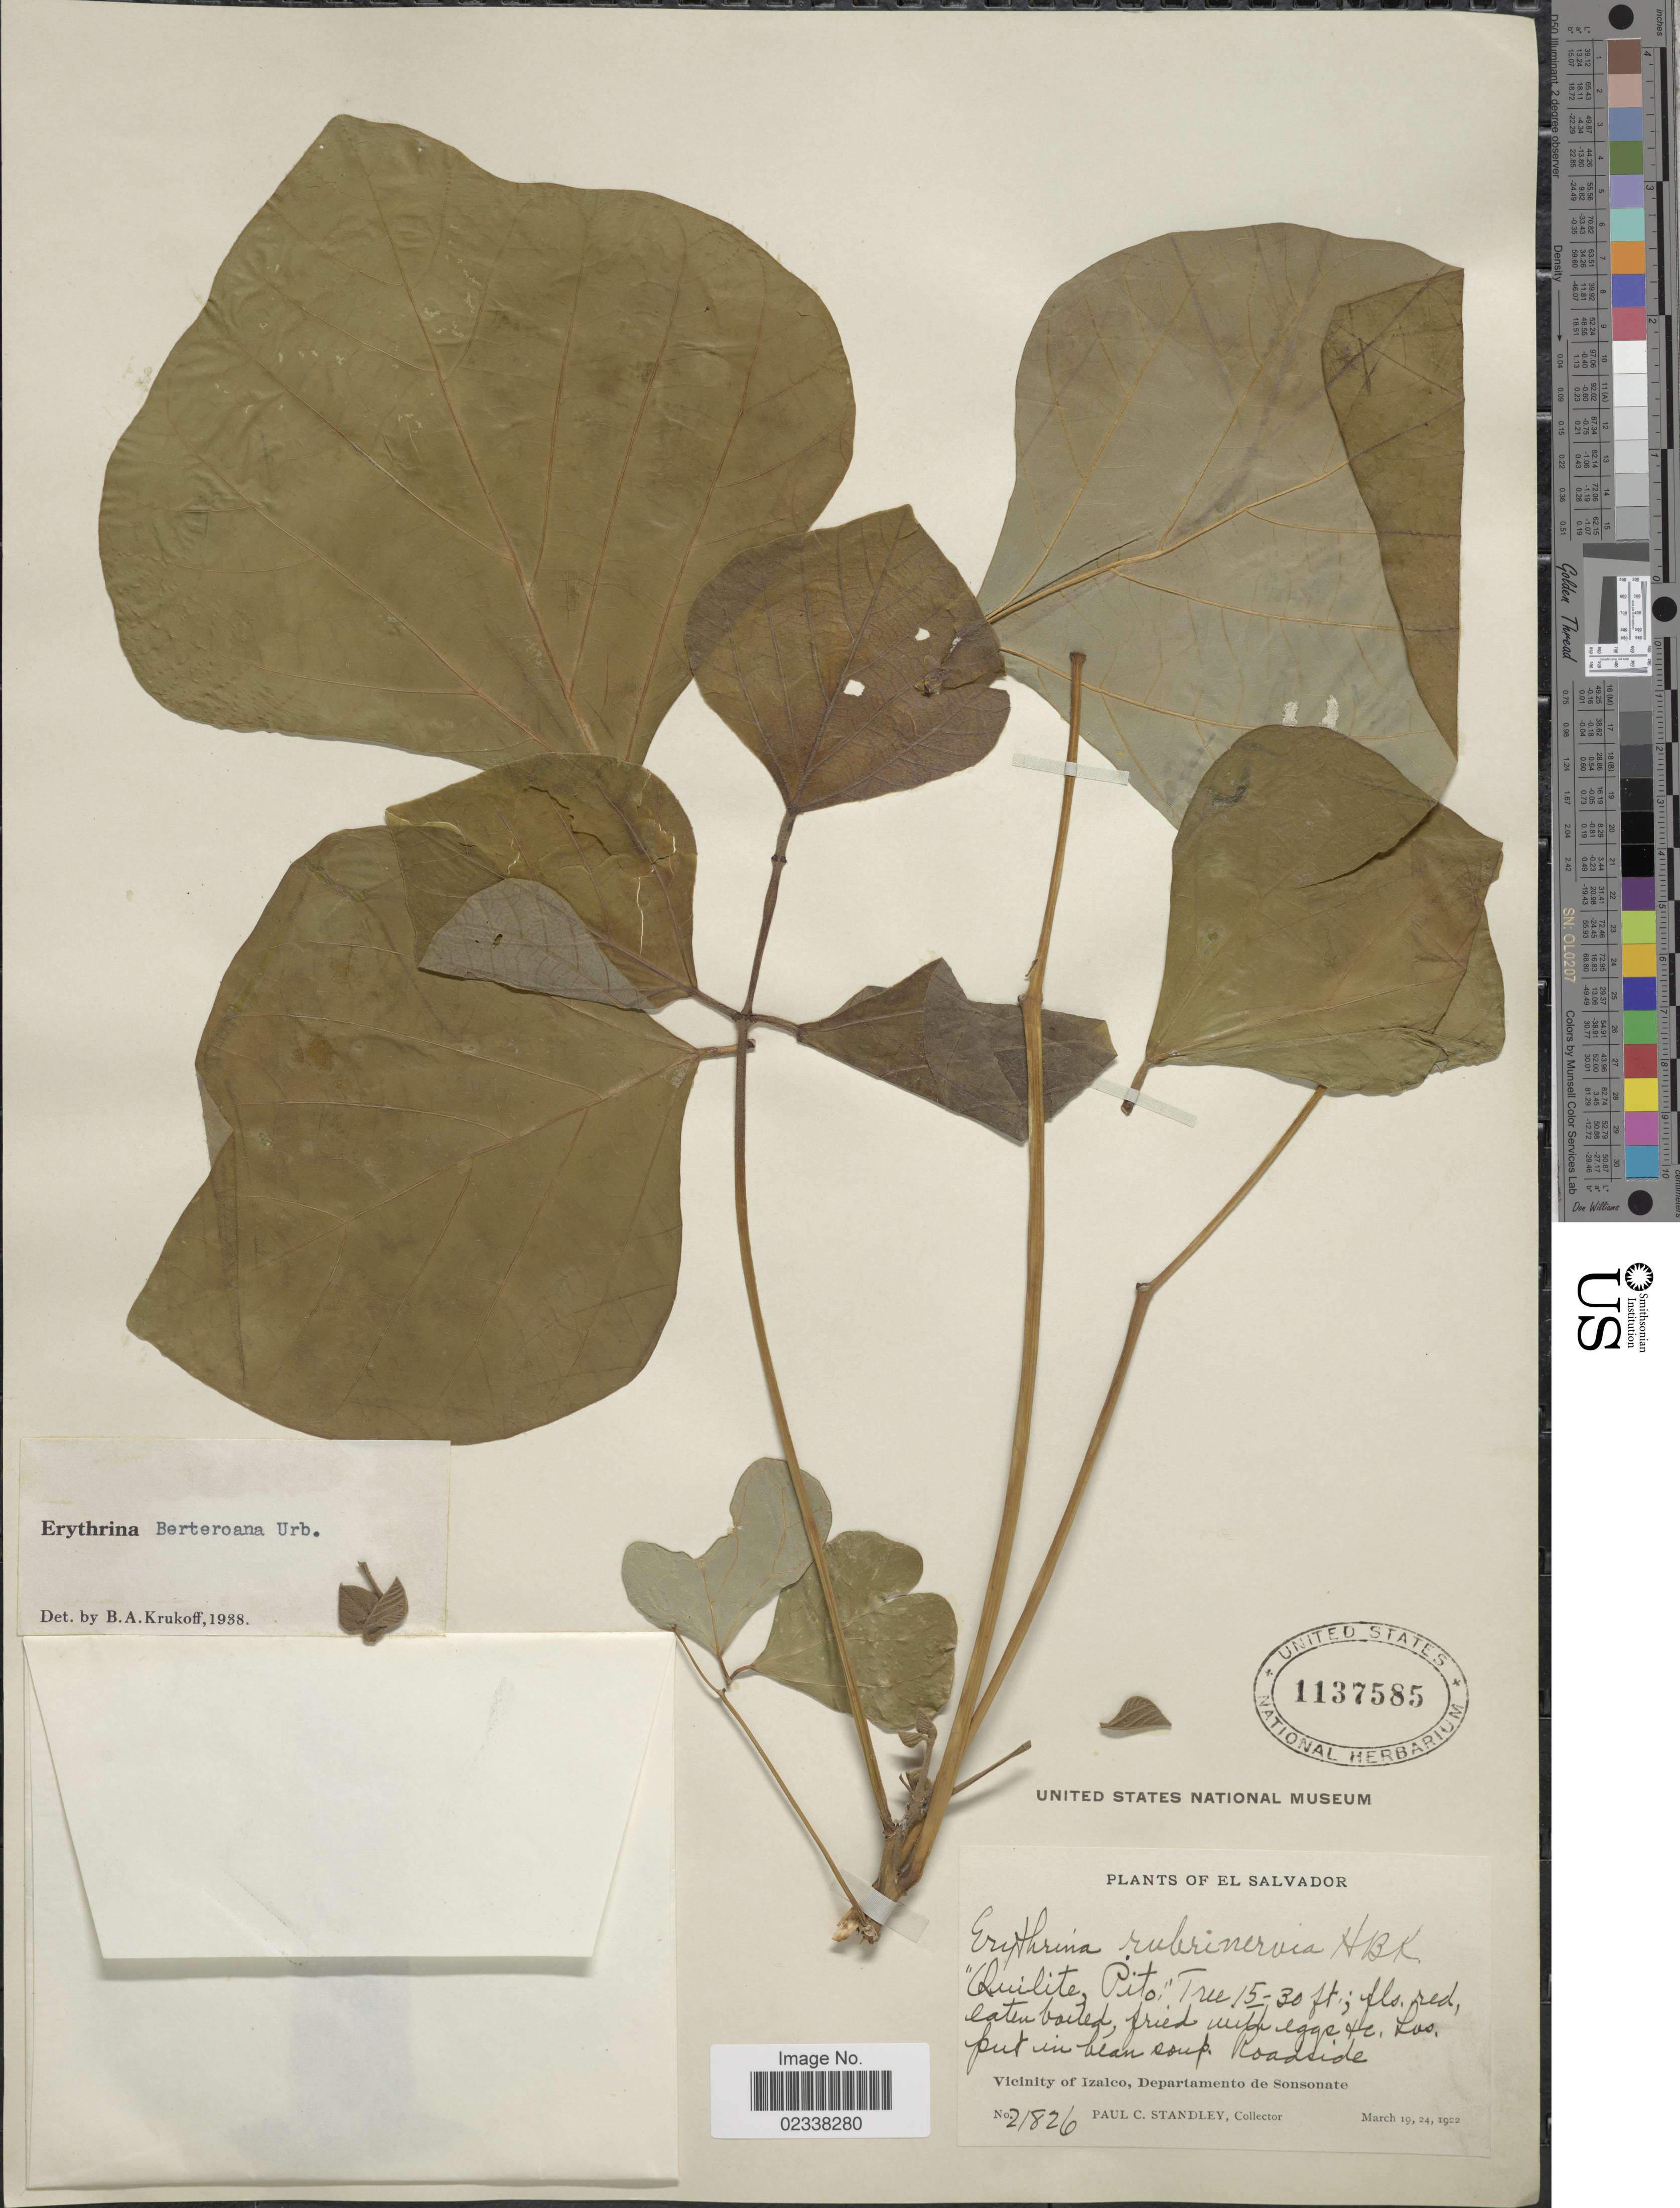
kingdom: Plantae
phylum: Tracheophyta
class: Magnoliopsida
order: Fabales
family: Fabaceae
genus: Erythrina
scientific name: Erythrina berteroana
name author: Urb.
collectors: P. C. Standley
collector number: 21826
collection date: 1922-03-19/1922-03-24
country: El Salvador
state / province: Sonsonate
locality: Vicinity of Izalco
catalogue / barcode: US 1137585